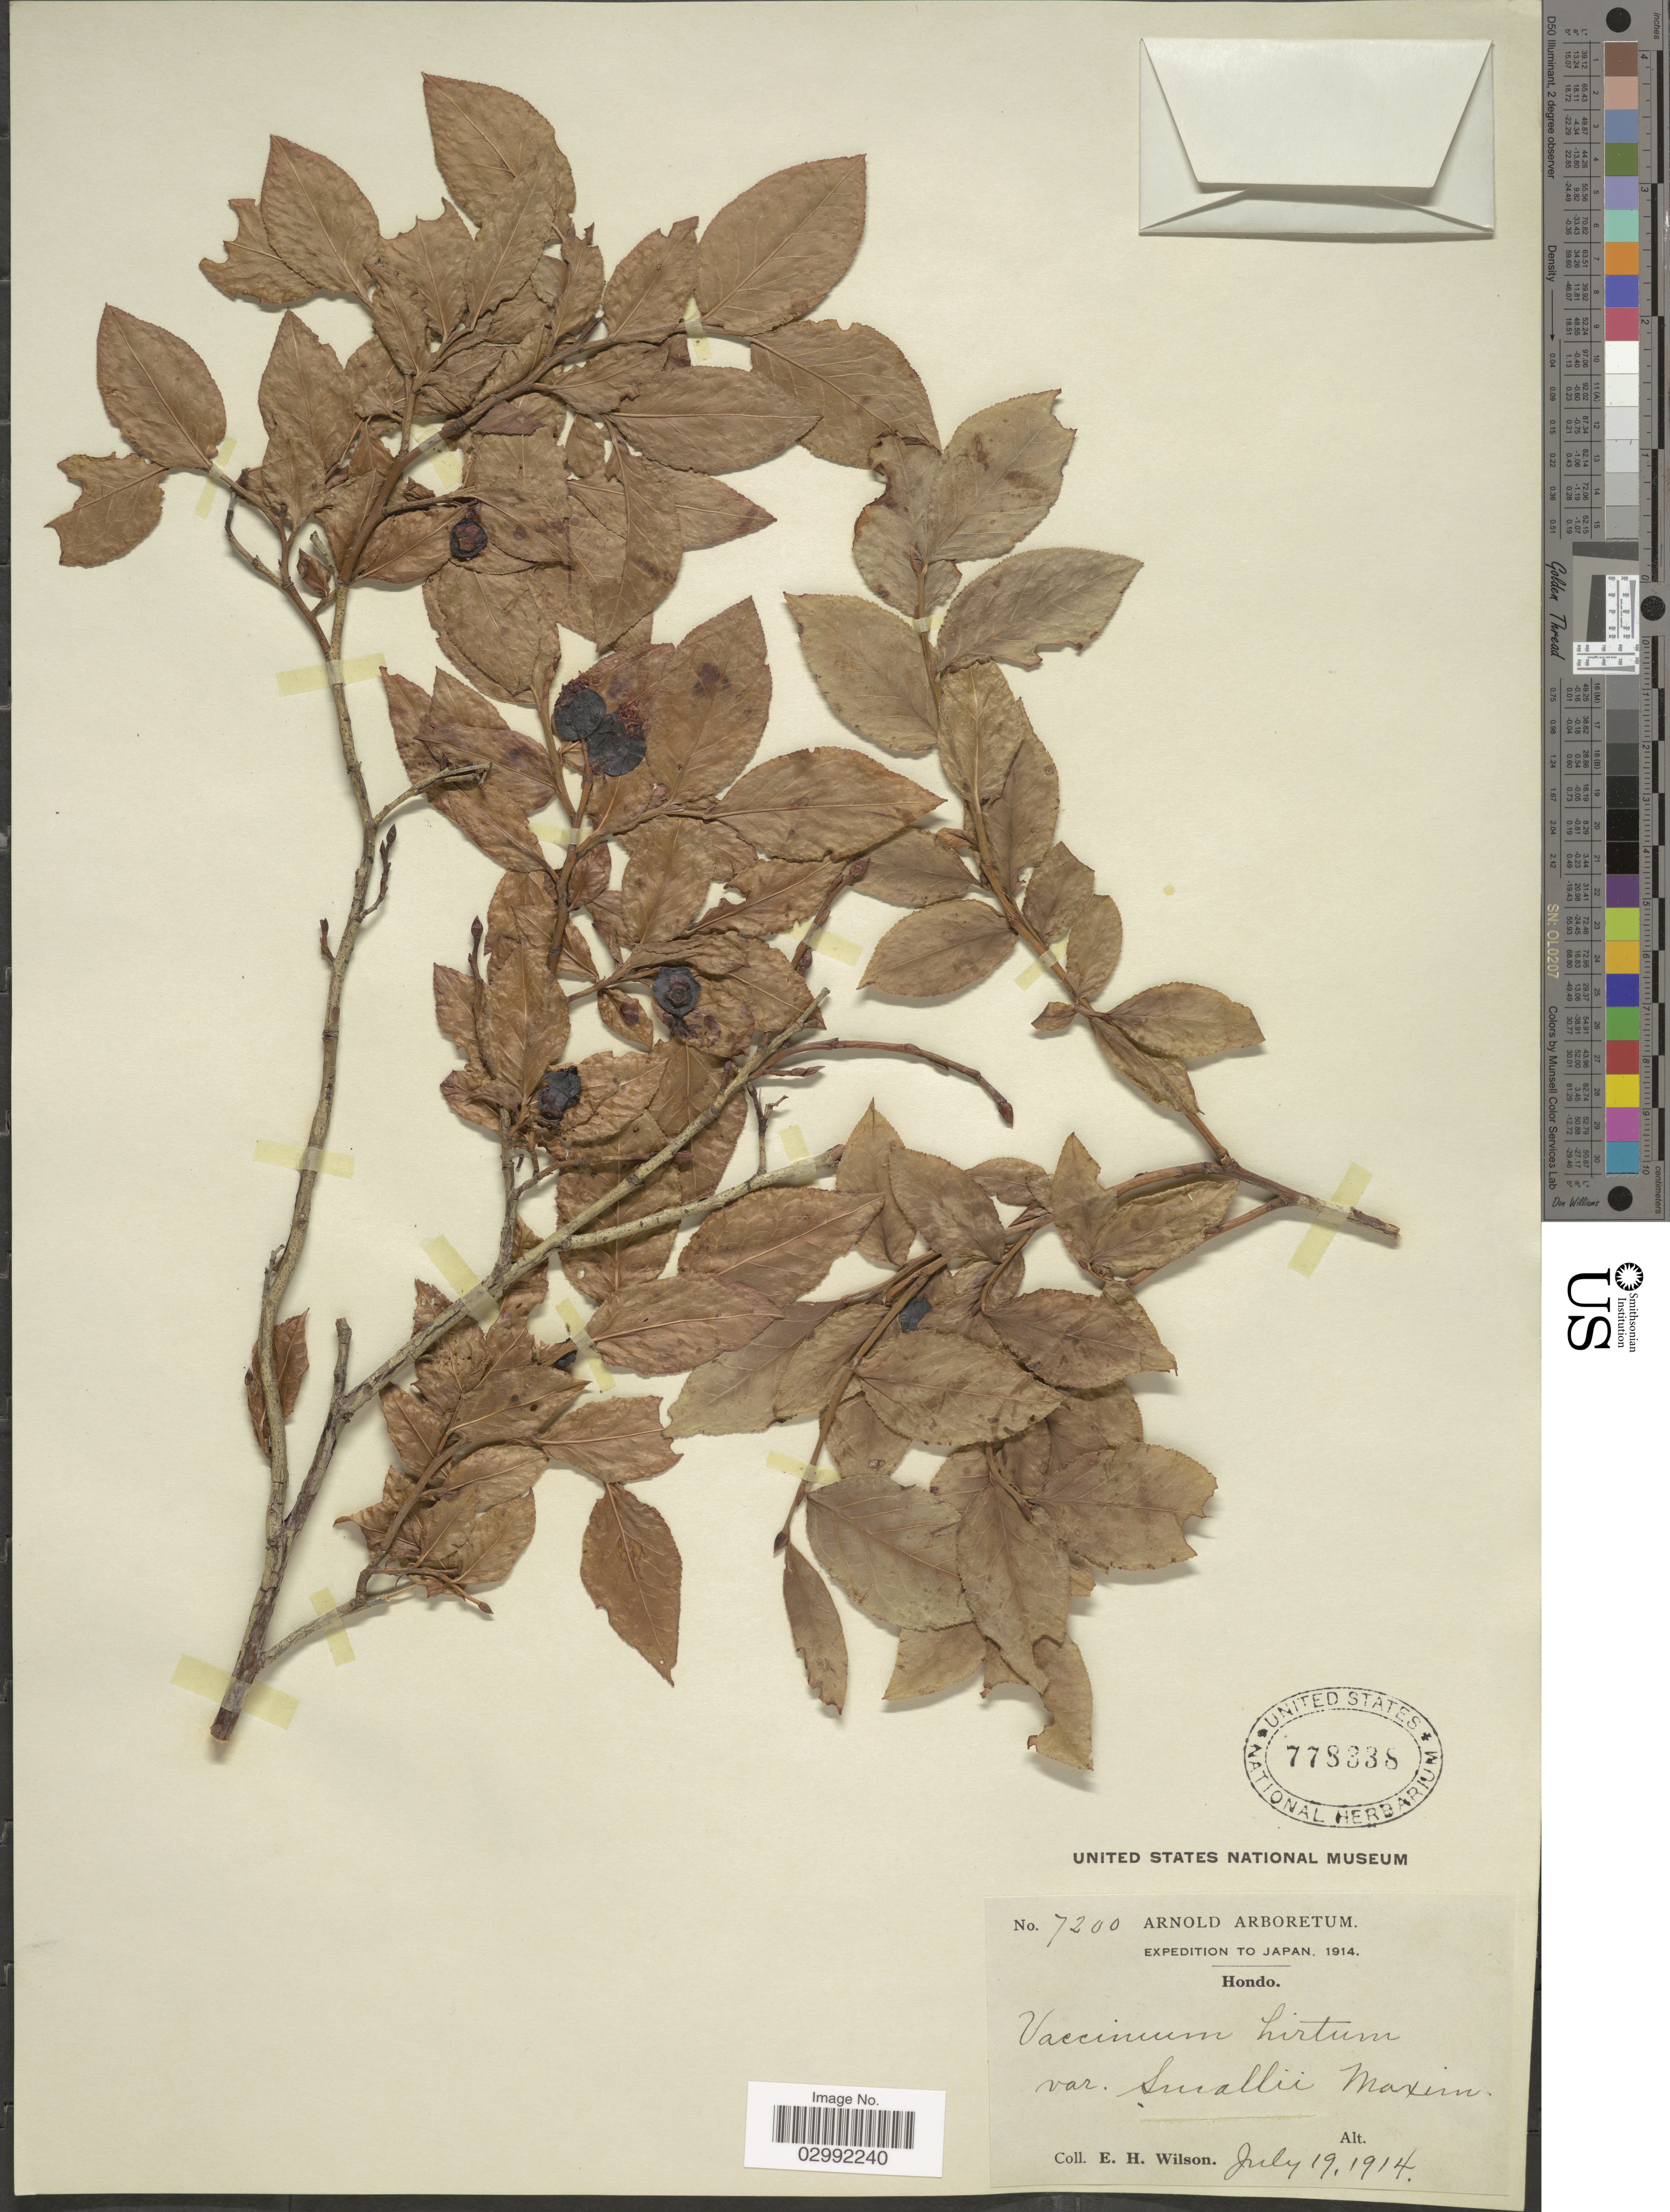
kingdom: Plantae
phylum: Tracheophyta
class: Magnoliopsida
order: Ericales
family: Ericaceae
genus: Vaccinium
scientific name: Vaccinium smallii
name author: A. Gray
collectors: E. Wilson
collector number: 7200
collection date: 1914-07-19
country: Japan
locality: Hondo.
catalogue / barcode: US 778338